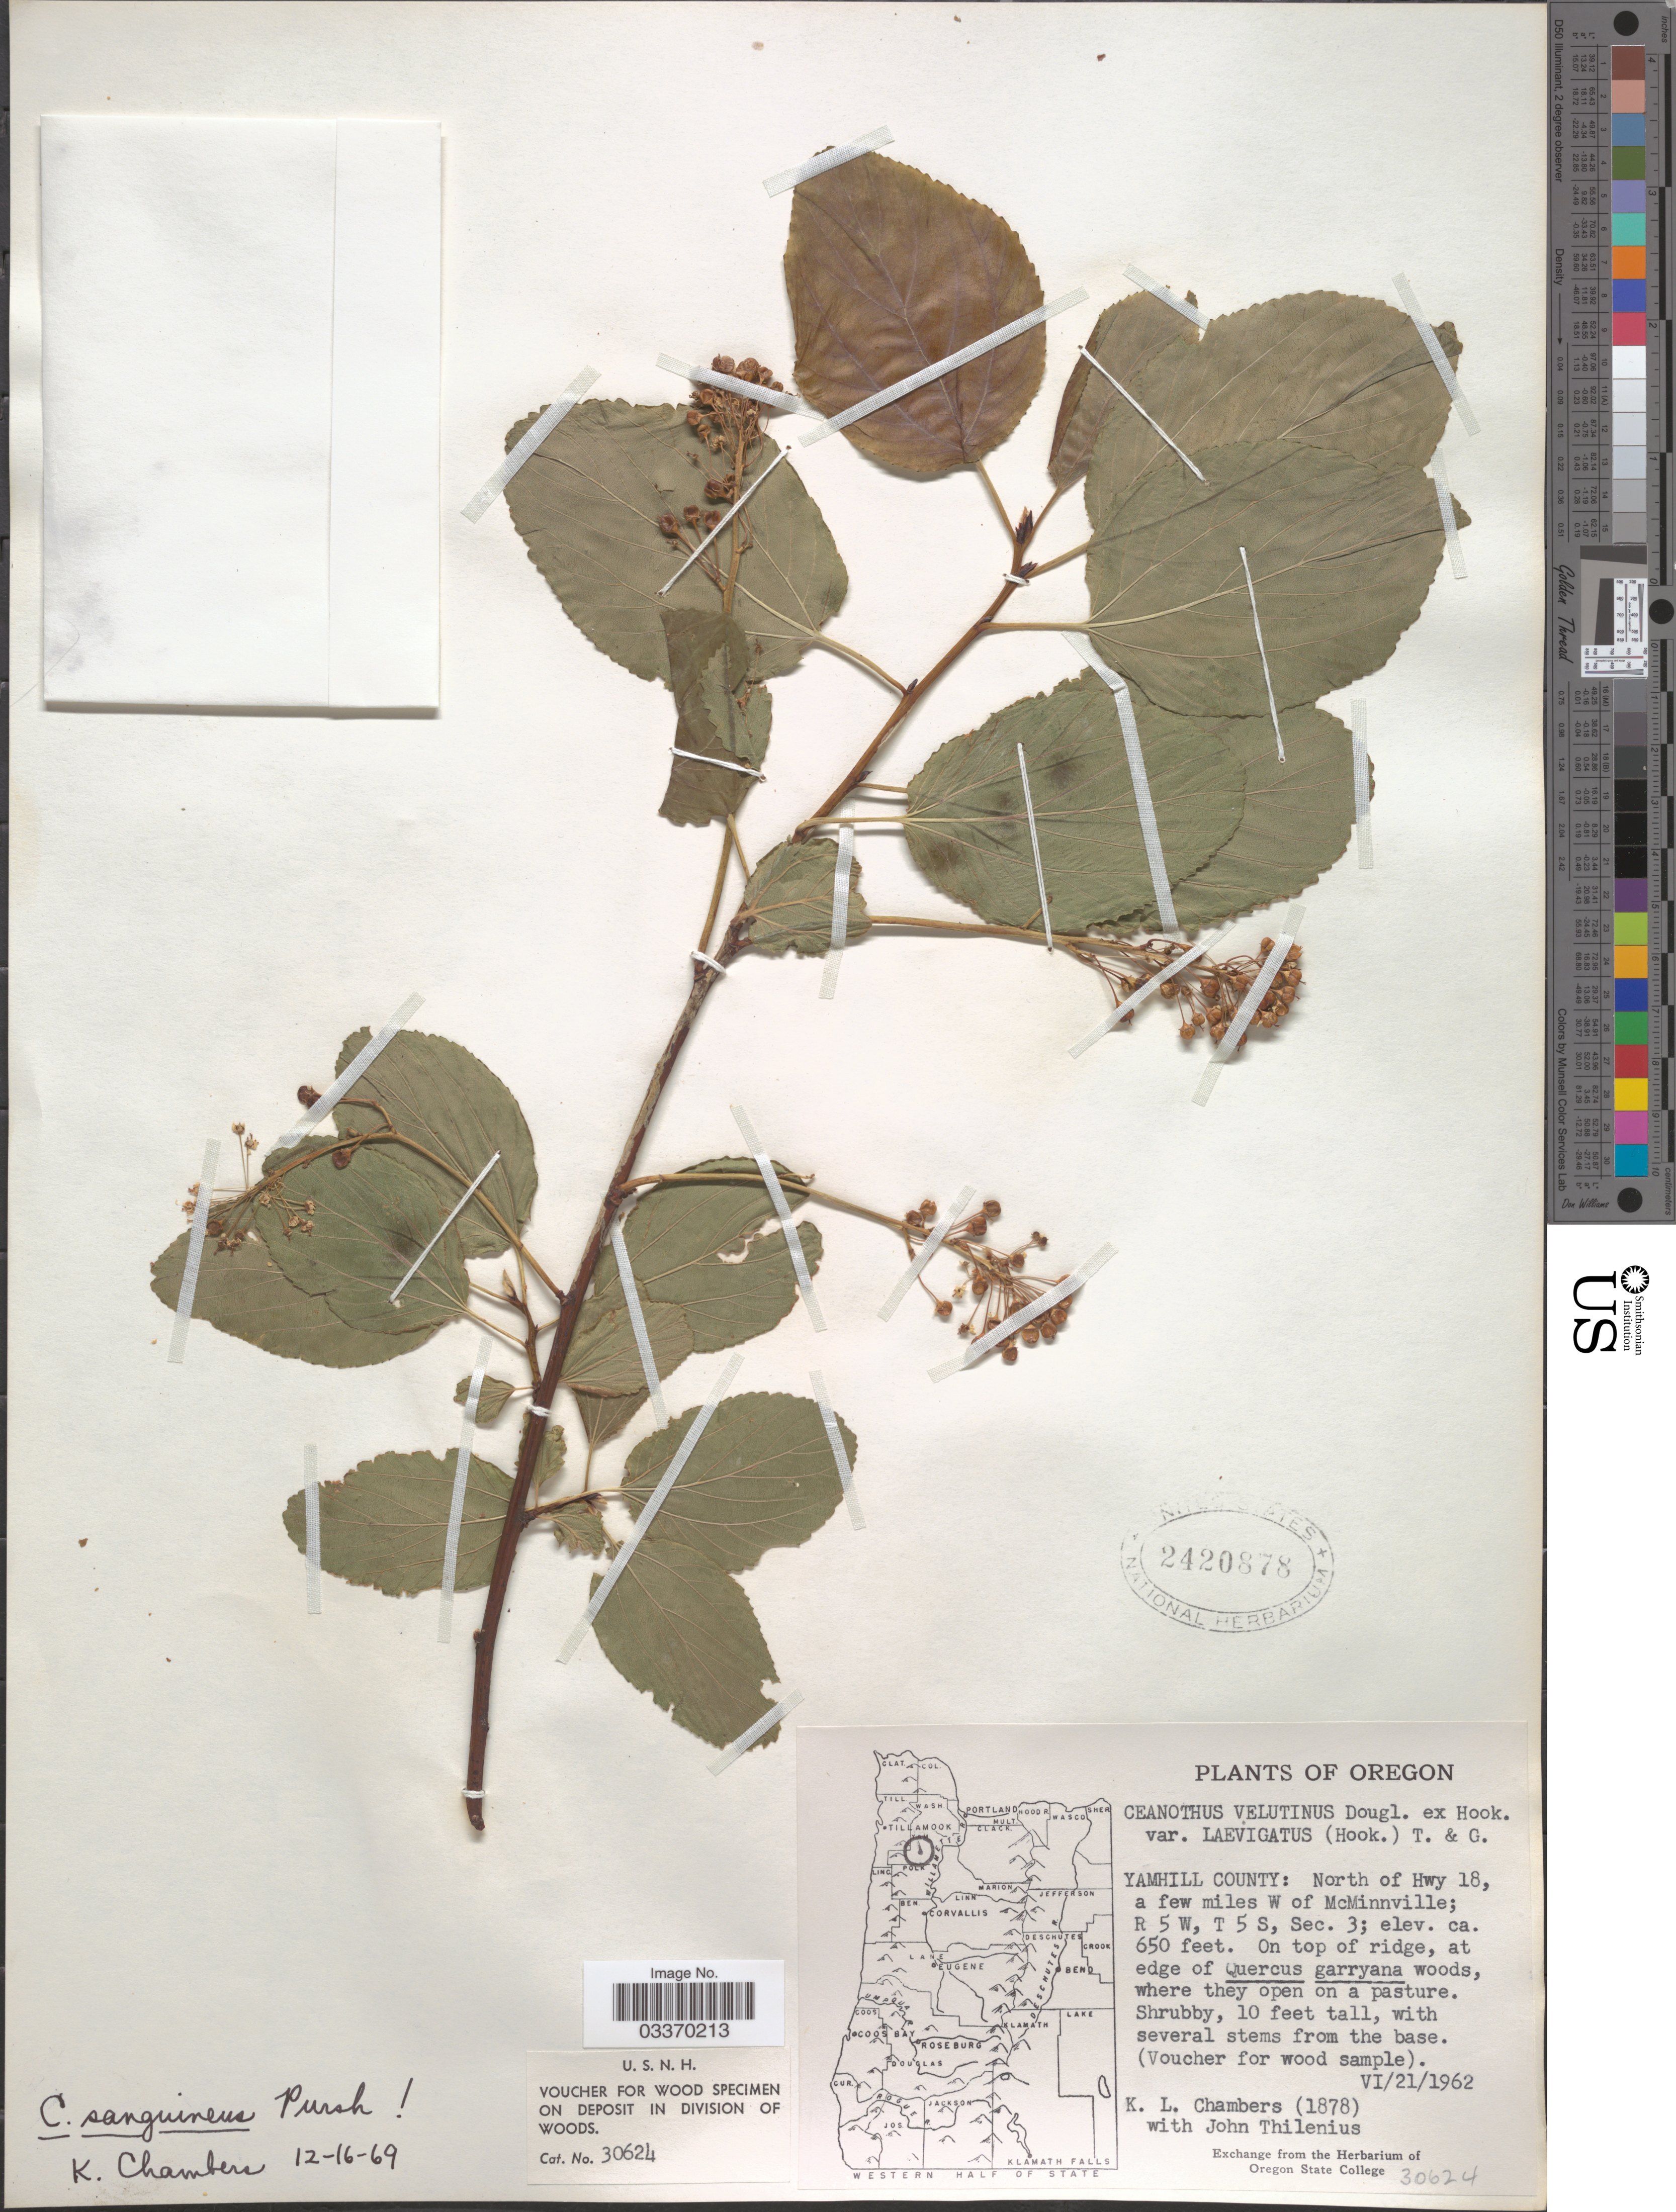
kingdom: Plantae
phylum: Tracheophyta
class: Magnoliopsida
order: Rosales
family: Rhamnaceae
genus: Ceanothus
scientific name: Ceanothus sanguineus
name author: Pursh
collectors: K. Chambers & J. Thilenius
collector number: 1878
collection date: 1962-06-21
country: United States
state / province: Oregon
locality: Yamhill County: North of Hwy 18, a few miles W of McMinnville; R 5 W, T 5 S, Sec. 3.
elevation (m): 198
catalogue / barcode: US 2420878